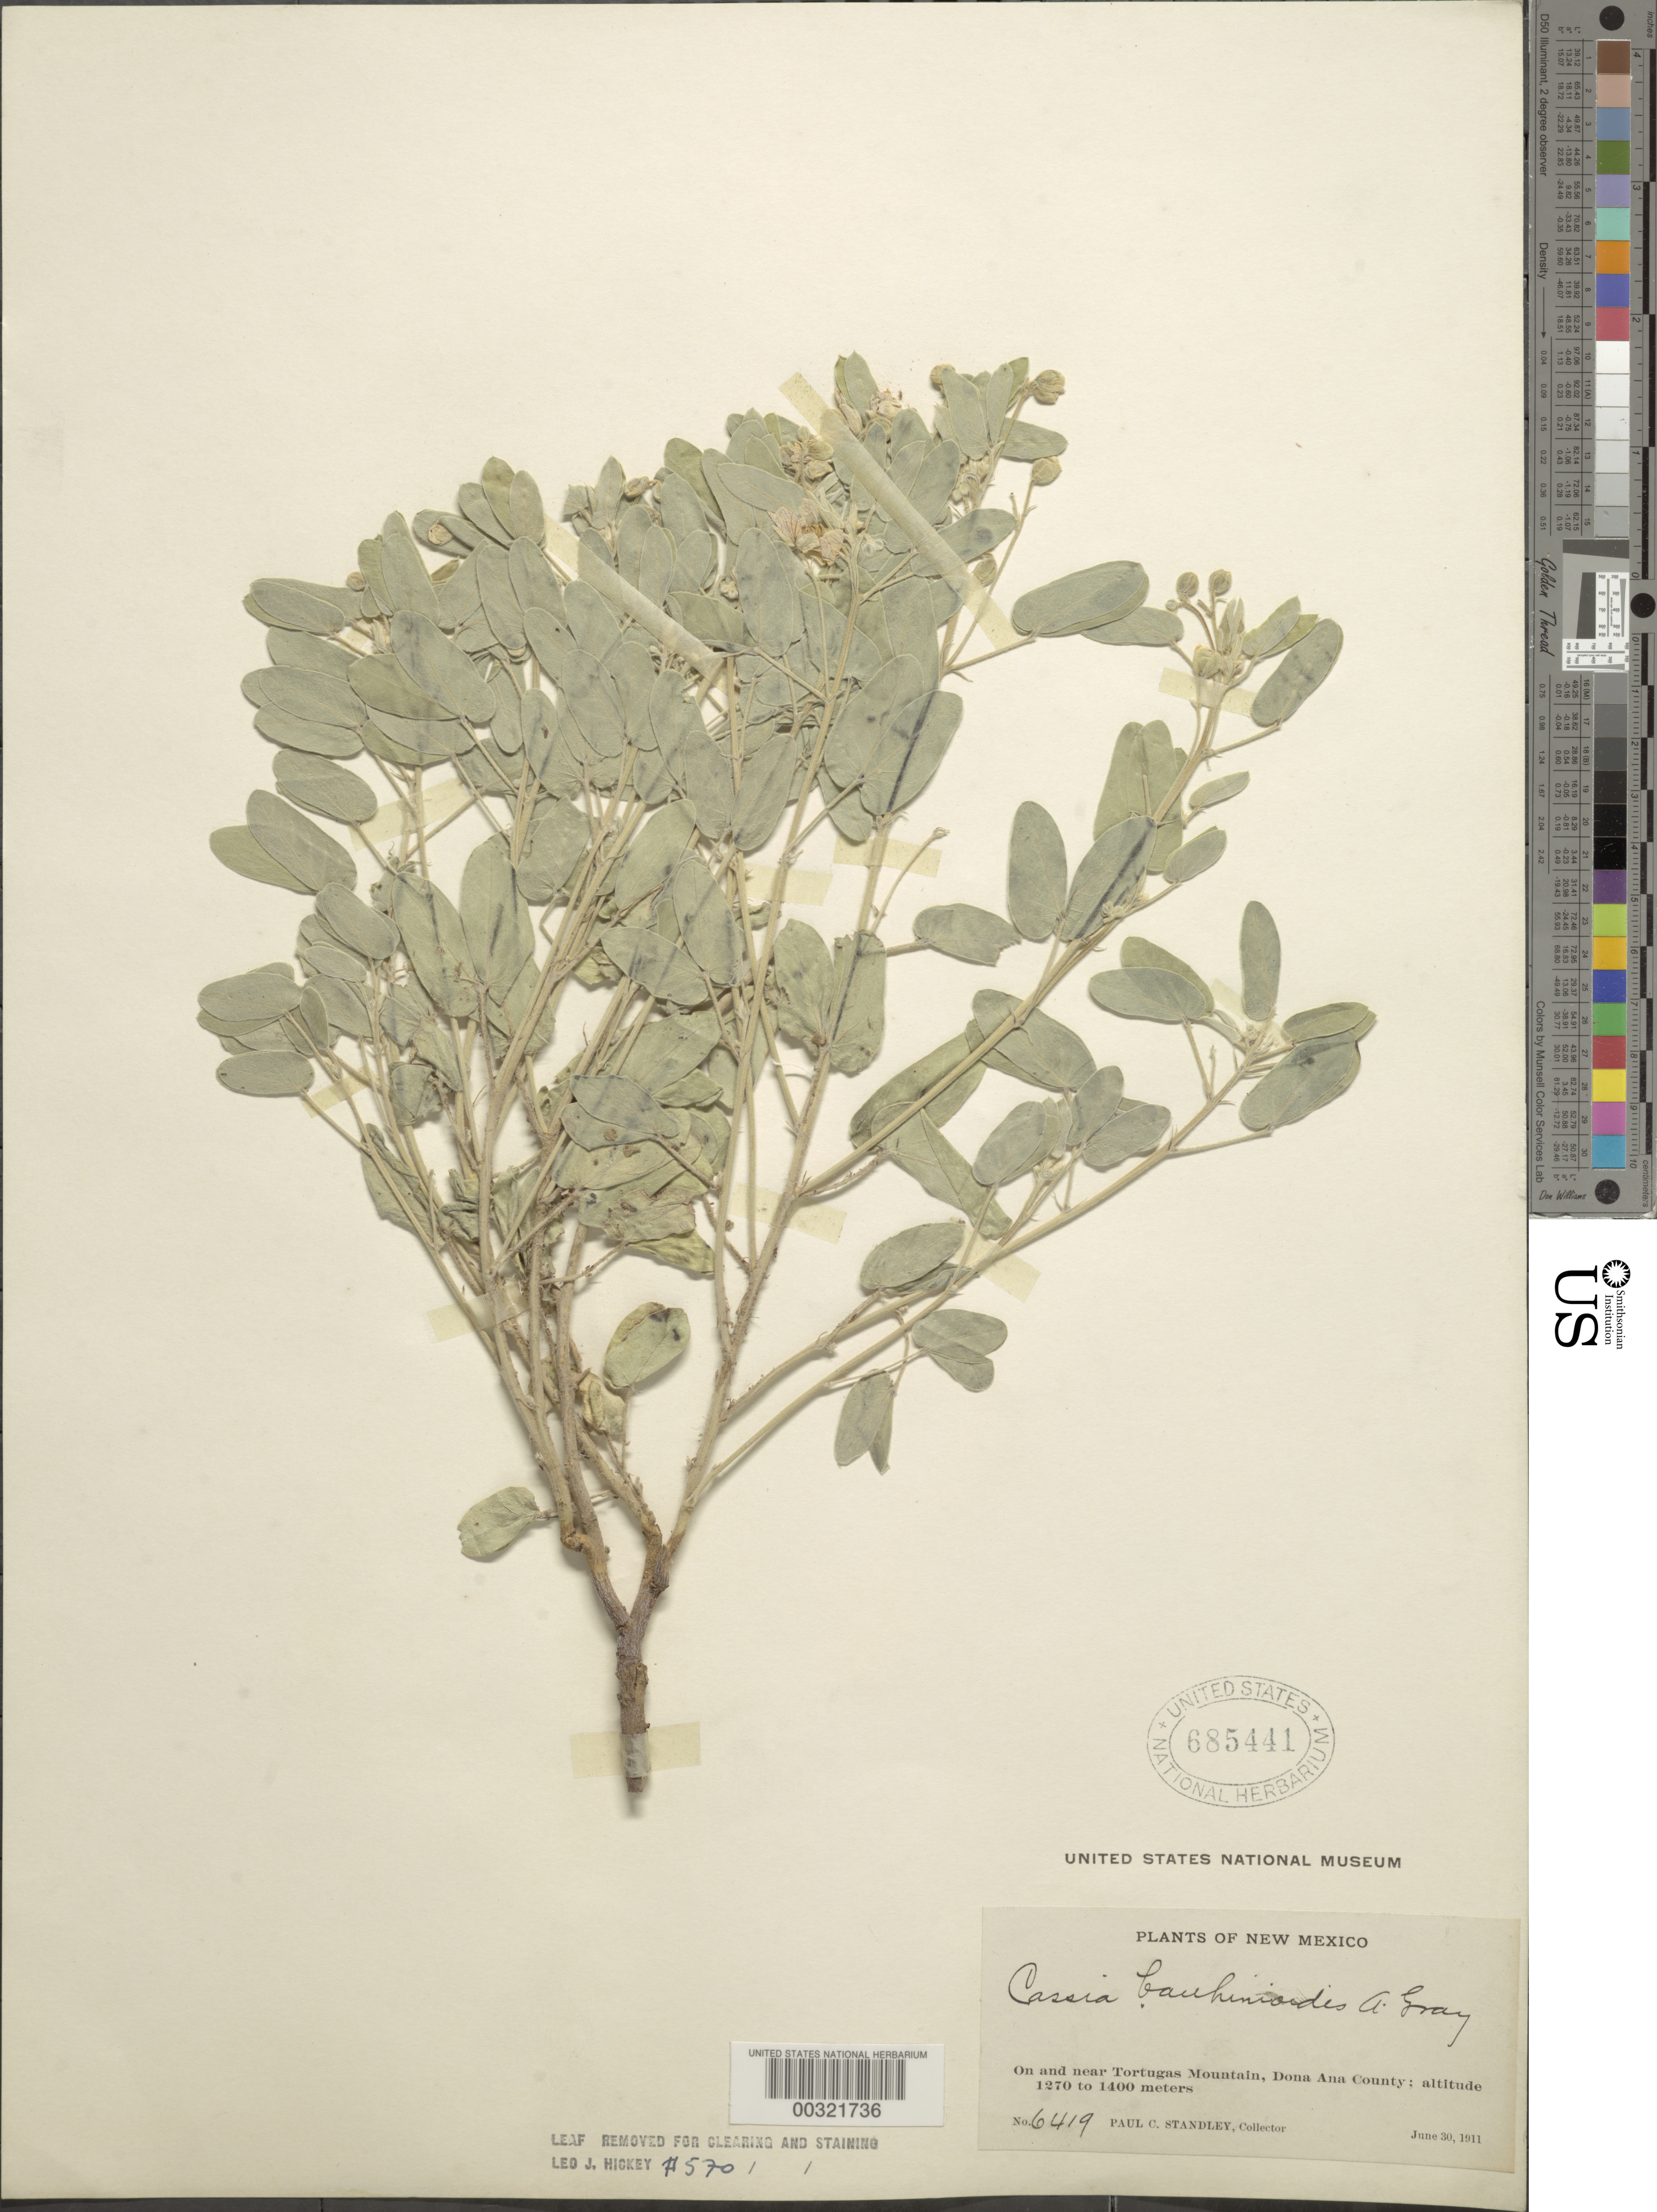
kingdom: Plantae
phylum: Tracheophyta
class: Magnoliopsida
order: Fabales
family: Fabaceae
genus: Senna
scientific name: Senna bauhinioides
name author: (A. Gray) H.S. Irwin & Barneby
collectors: P. C. Standley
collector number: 6419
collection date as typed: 30 Jun 1911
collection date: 1911-06-30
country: United States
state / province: New Mexico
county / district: Dona Ana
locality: On and near tortugas mountain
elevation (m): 1270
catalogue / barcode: US 685441